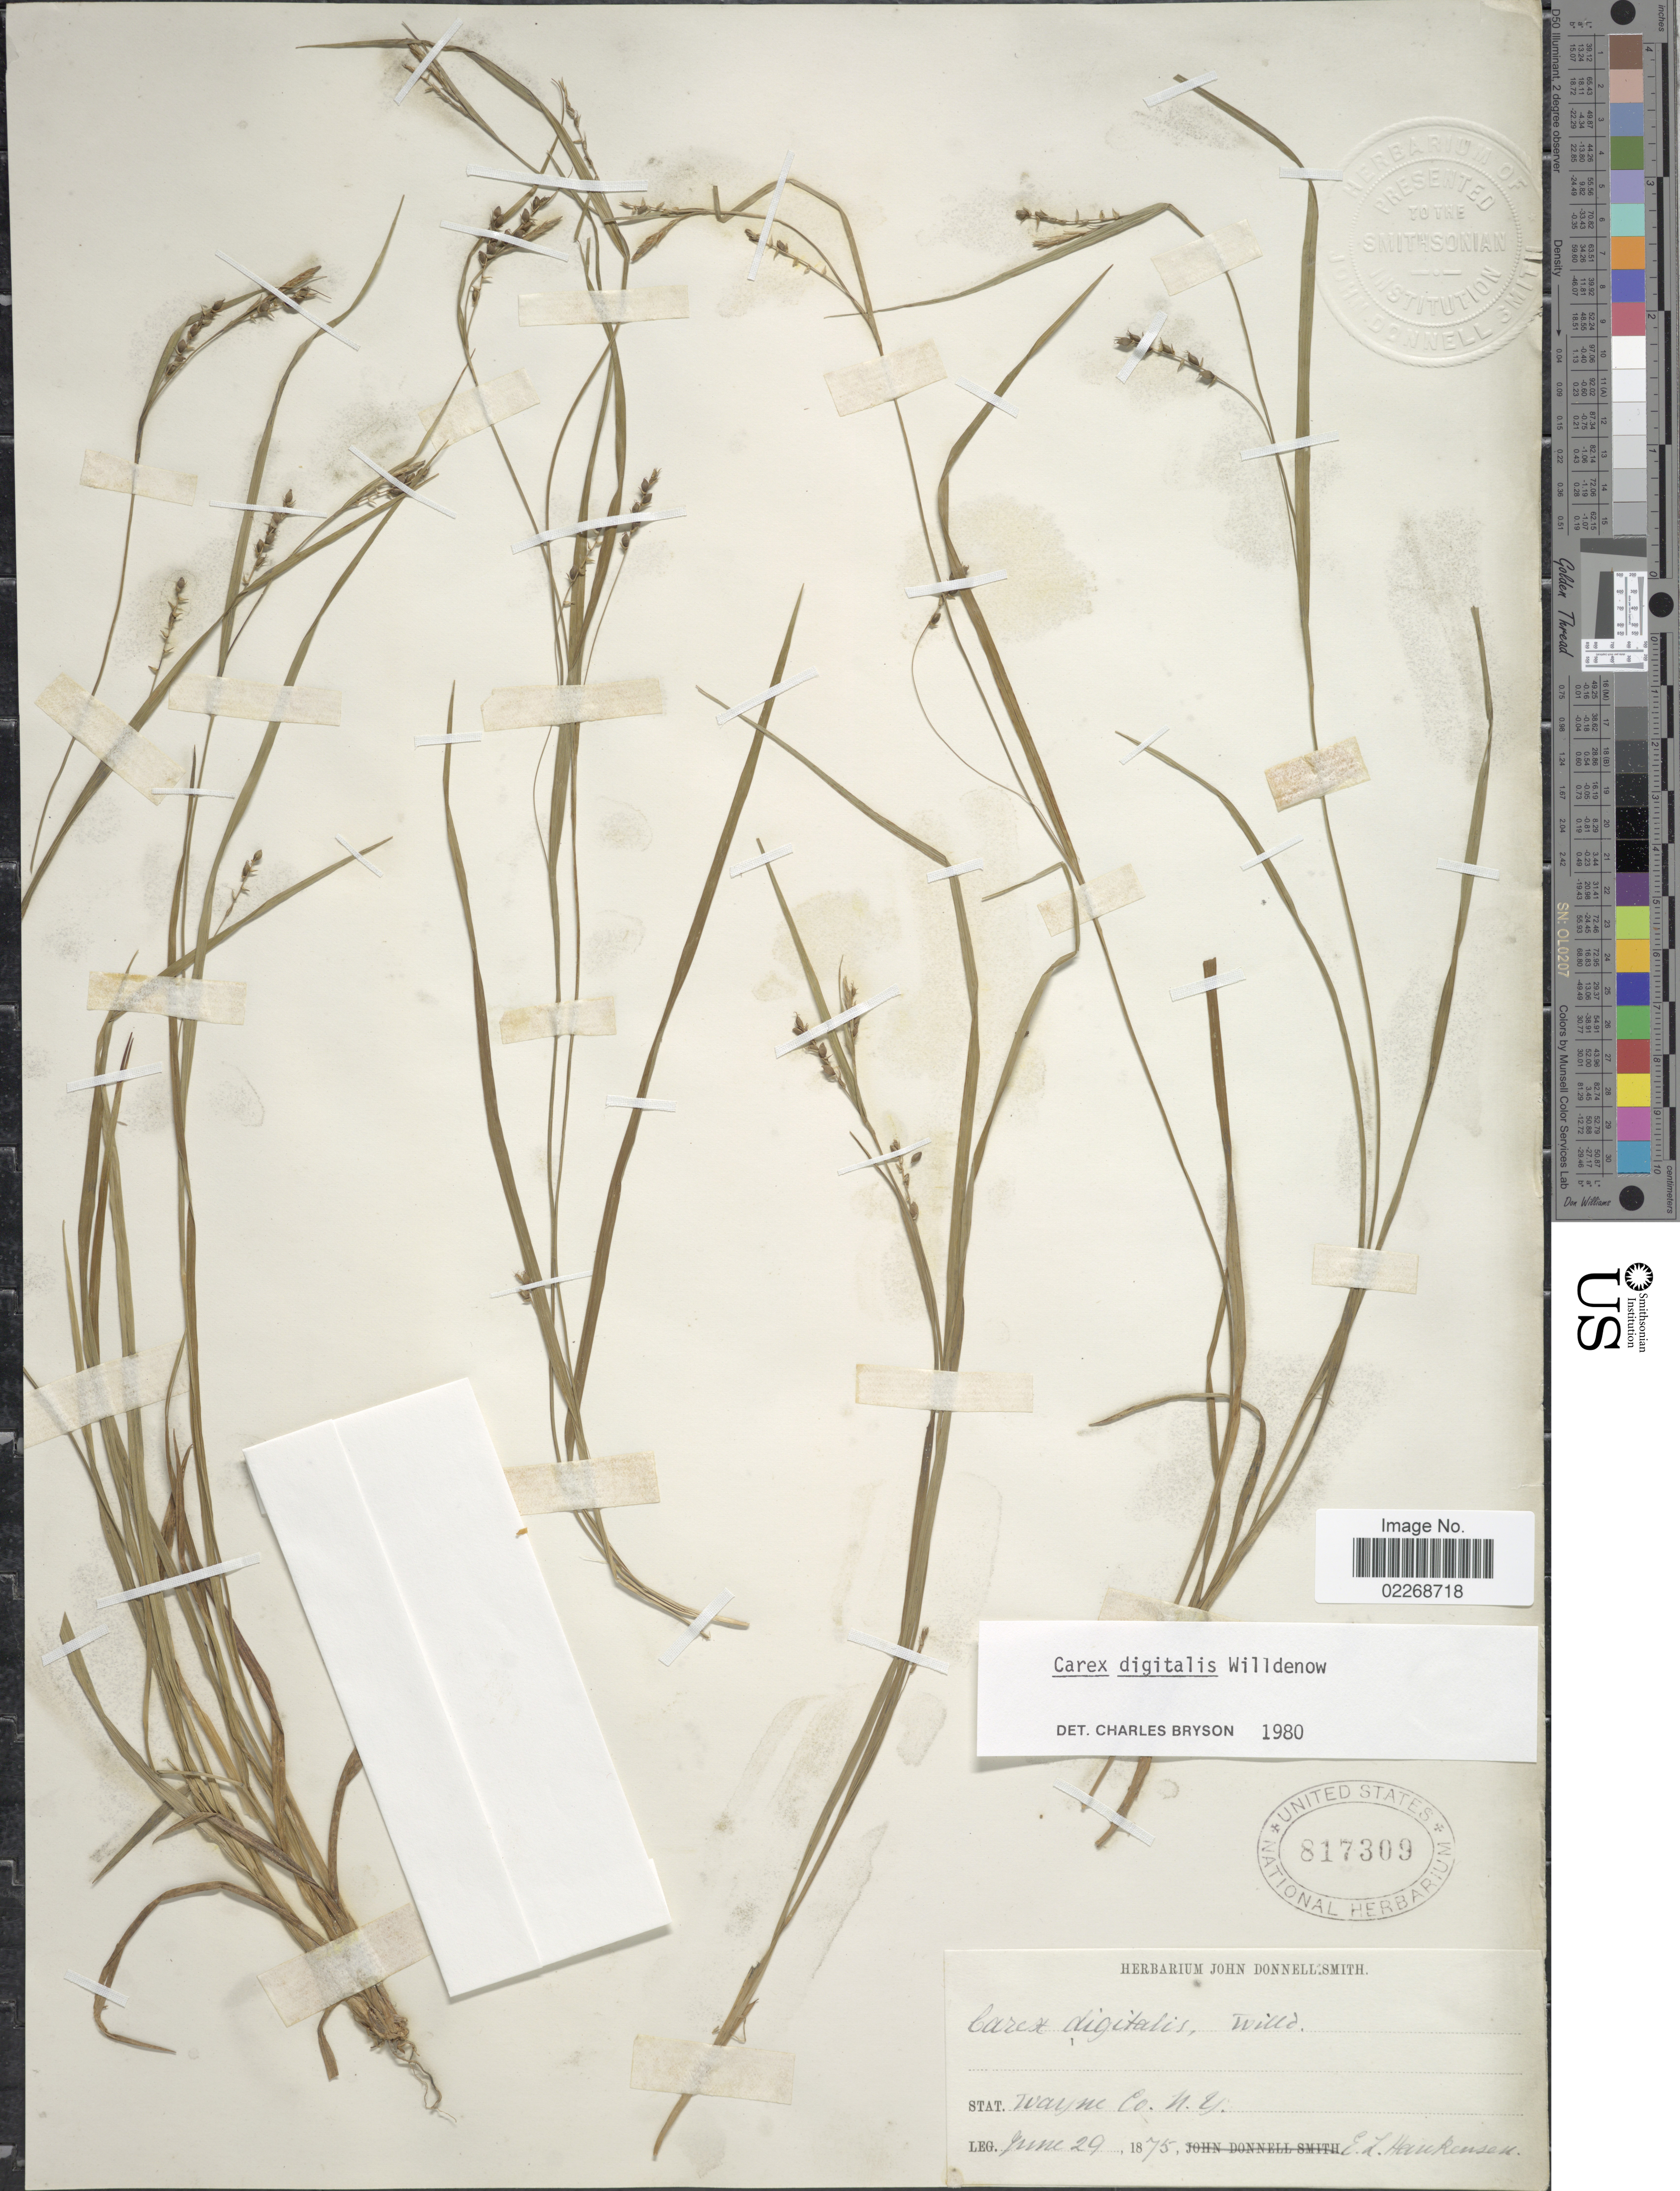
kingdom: Plantae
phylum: Tracheophyta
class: Liliopsida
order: Poales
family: Cyperaceae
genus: Carex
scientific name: Carex digitalis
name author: Willd.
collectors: E. Hankenson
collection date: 1875-06-29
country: United States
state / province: New York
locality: Wayne Co.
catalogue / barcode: US 817309